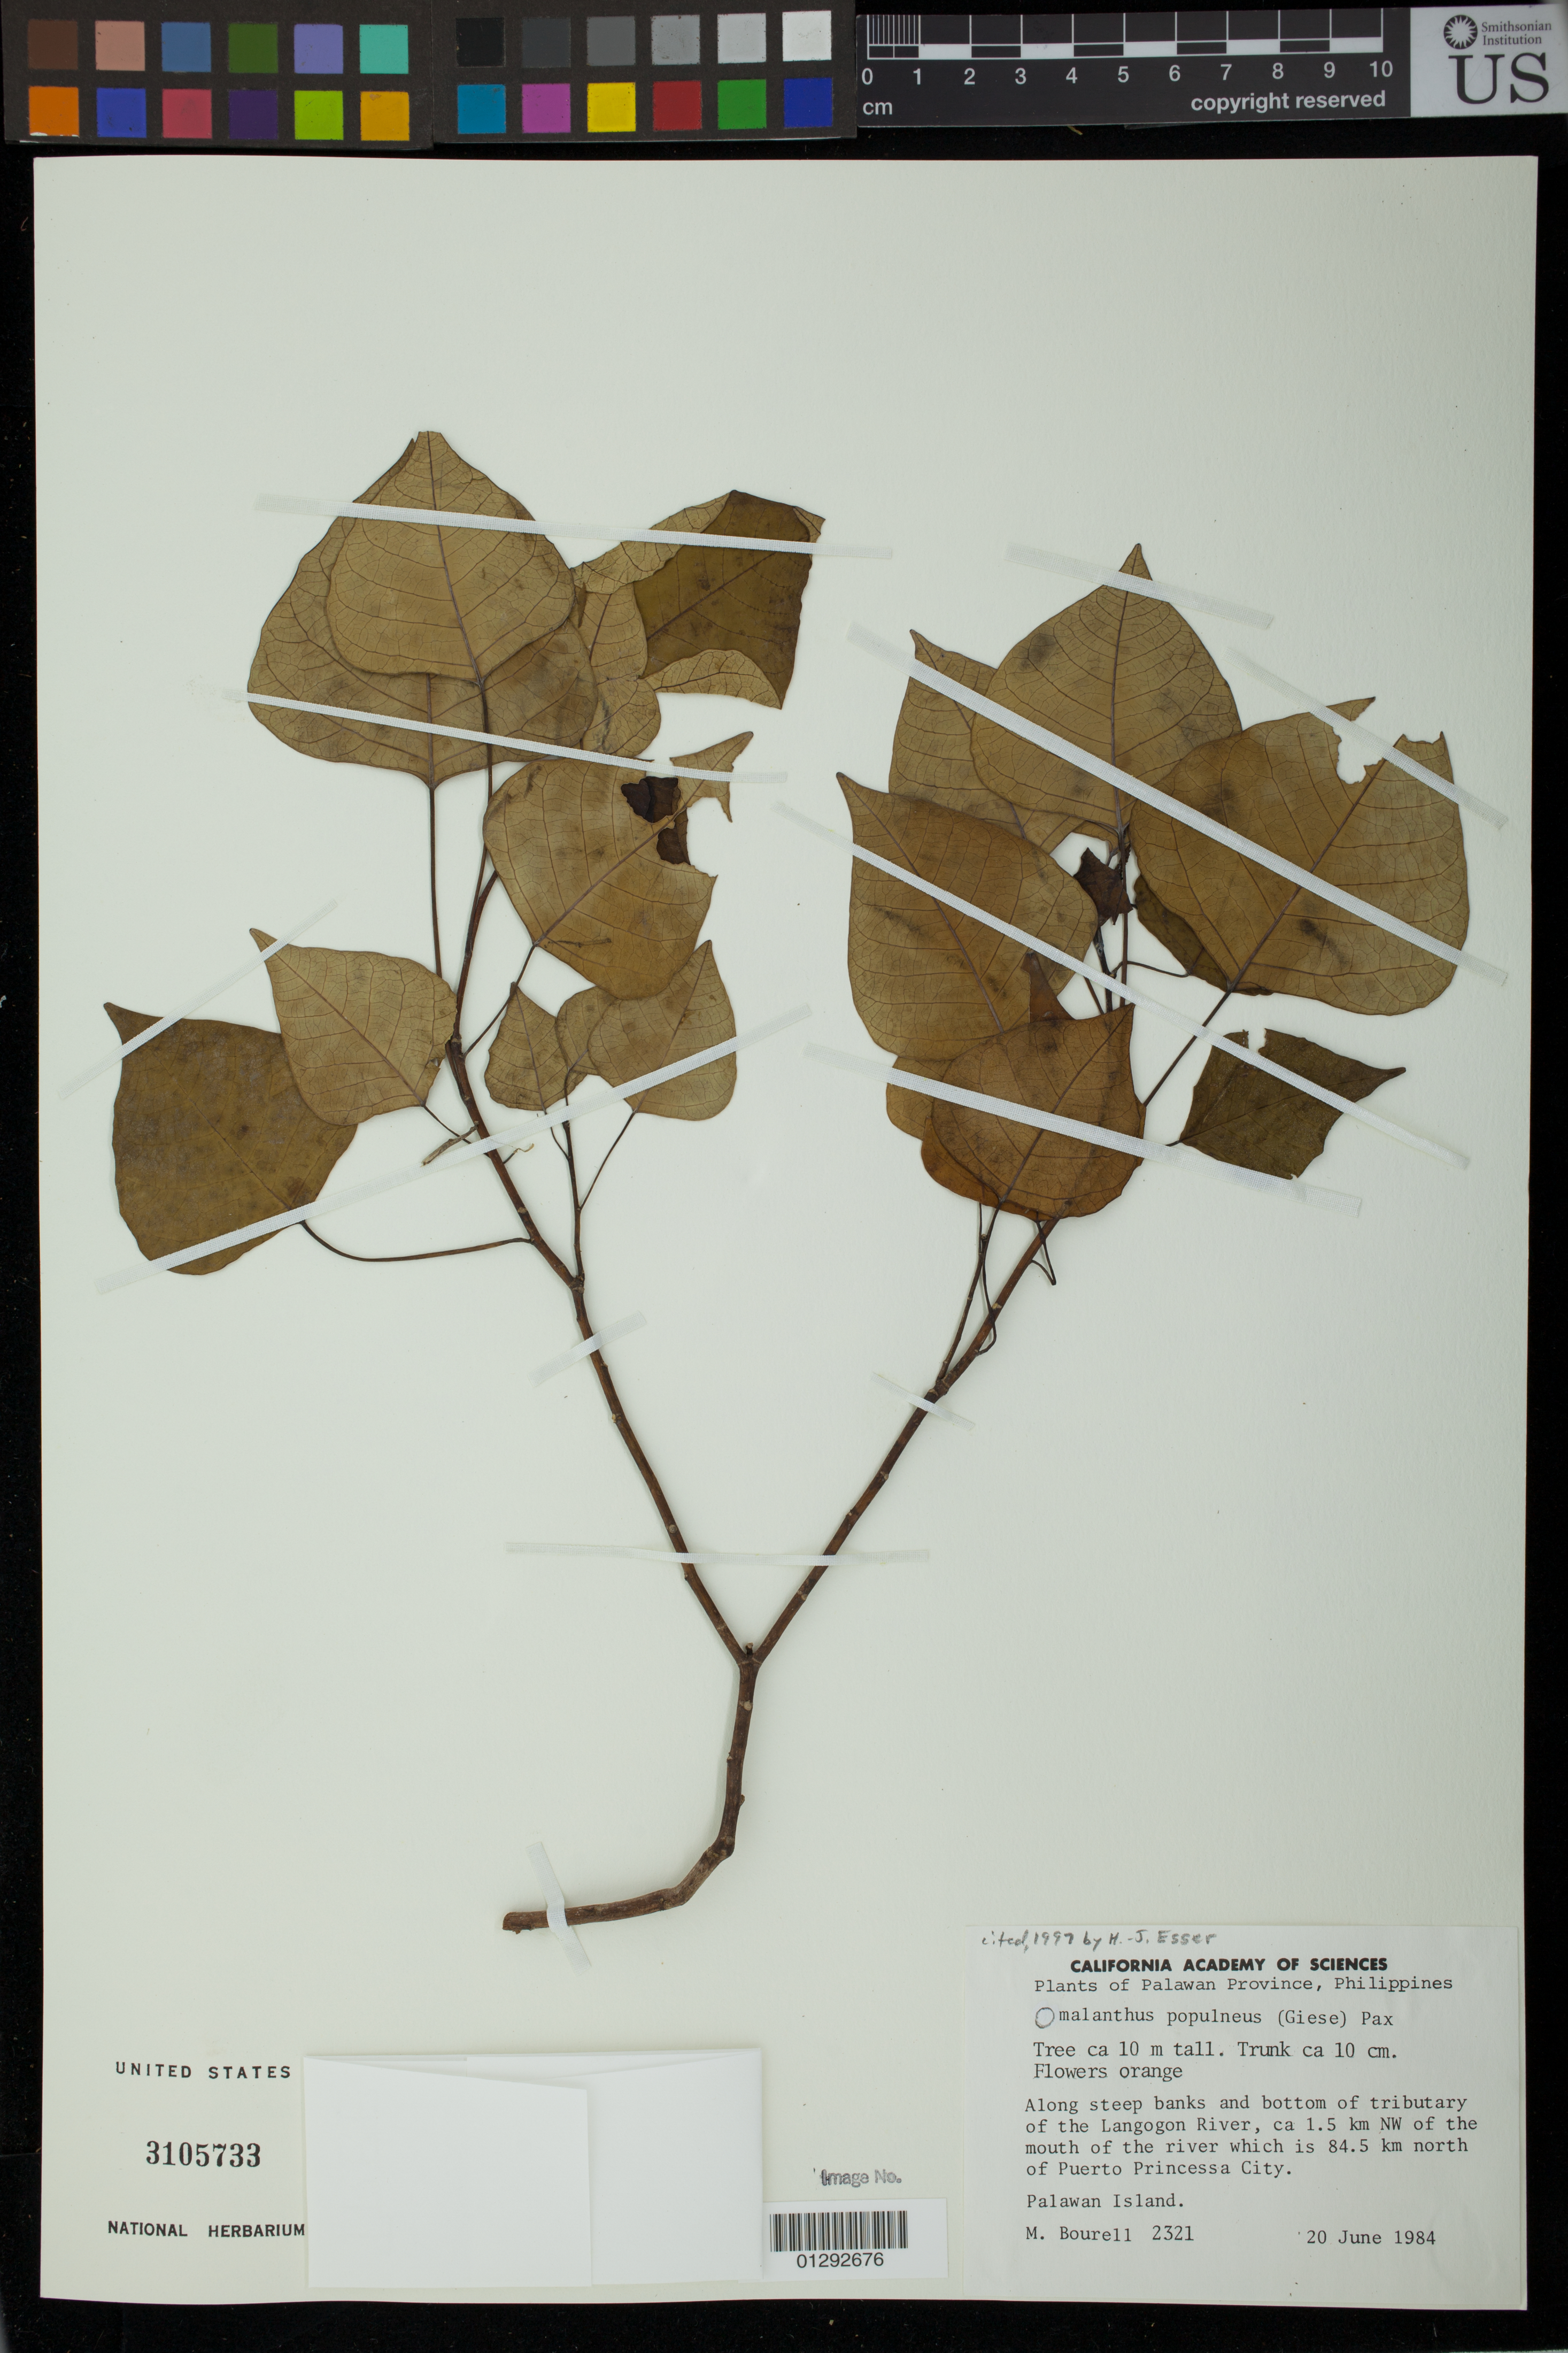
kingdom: Plantae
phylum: Tracheophyta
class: Magnoliopsida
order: Malpighiales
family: Euphorbiaceae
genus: Homalanthus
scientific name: Homalanthus populneus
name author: (Geiseler) Kuntze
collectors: M. Bourell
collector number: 2321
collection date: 1984-06-20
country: Philippines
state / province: Mimaropa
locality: Palawan Island. Along steep banks and bottom of tributary of the Langogon River, ca. 1.5 km NW of the mouth of the river which is 84.5 km north of Puerto Princessa City.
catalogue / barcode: US 3105733